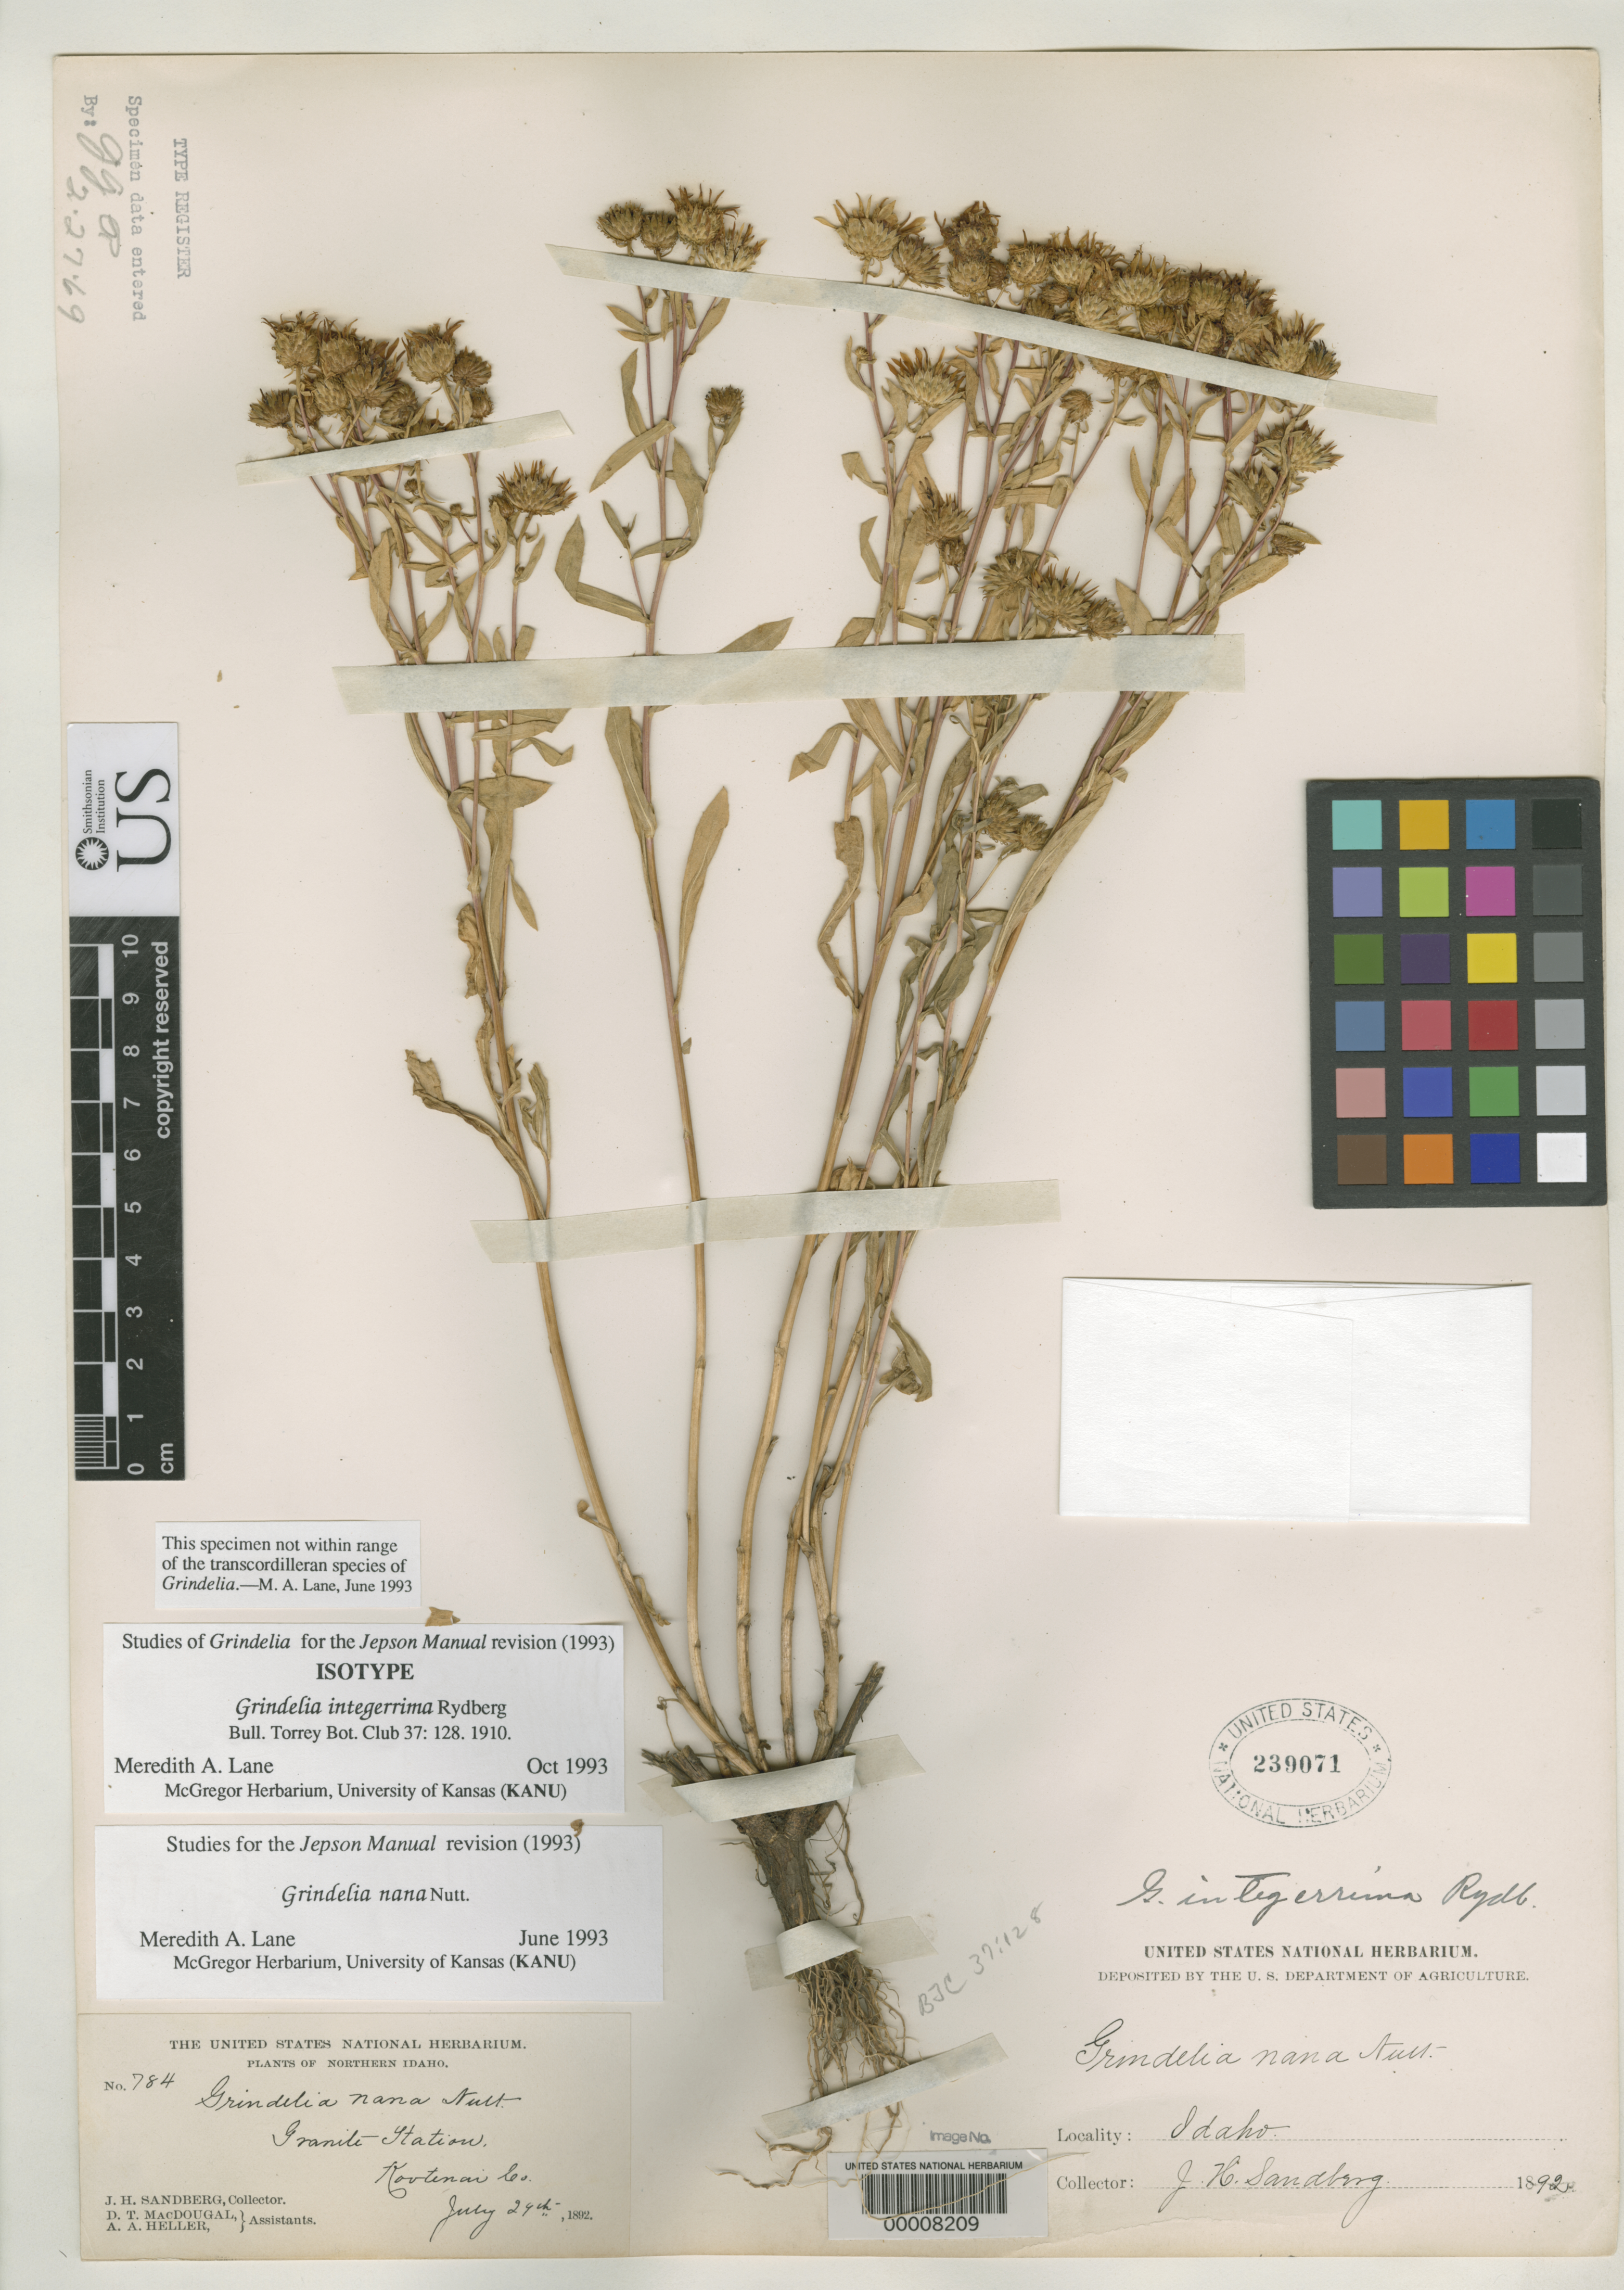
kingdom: Plantae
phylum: Tracheophyta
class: Magnoliopsida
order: Asterales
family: Asteraceae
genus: Grindelia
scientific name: Grindelia integerrima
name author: Rydb.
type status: Isotype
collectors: J. H. Sandberg, D. T. MacDougal & A. A. Heller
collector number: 784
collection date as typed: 29 Jul 1892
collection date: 1892-07-29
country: United States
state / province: Idaho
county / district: Kootenai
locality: Near Granite Station.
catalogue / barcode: US 239071